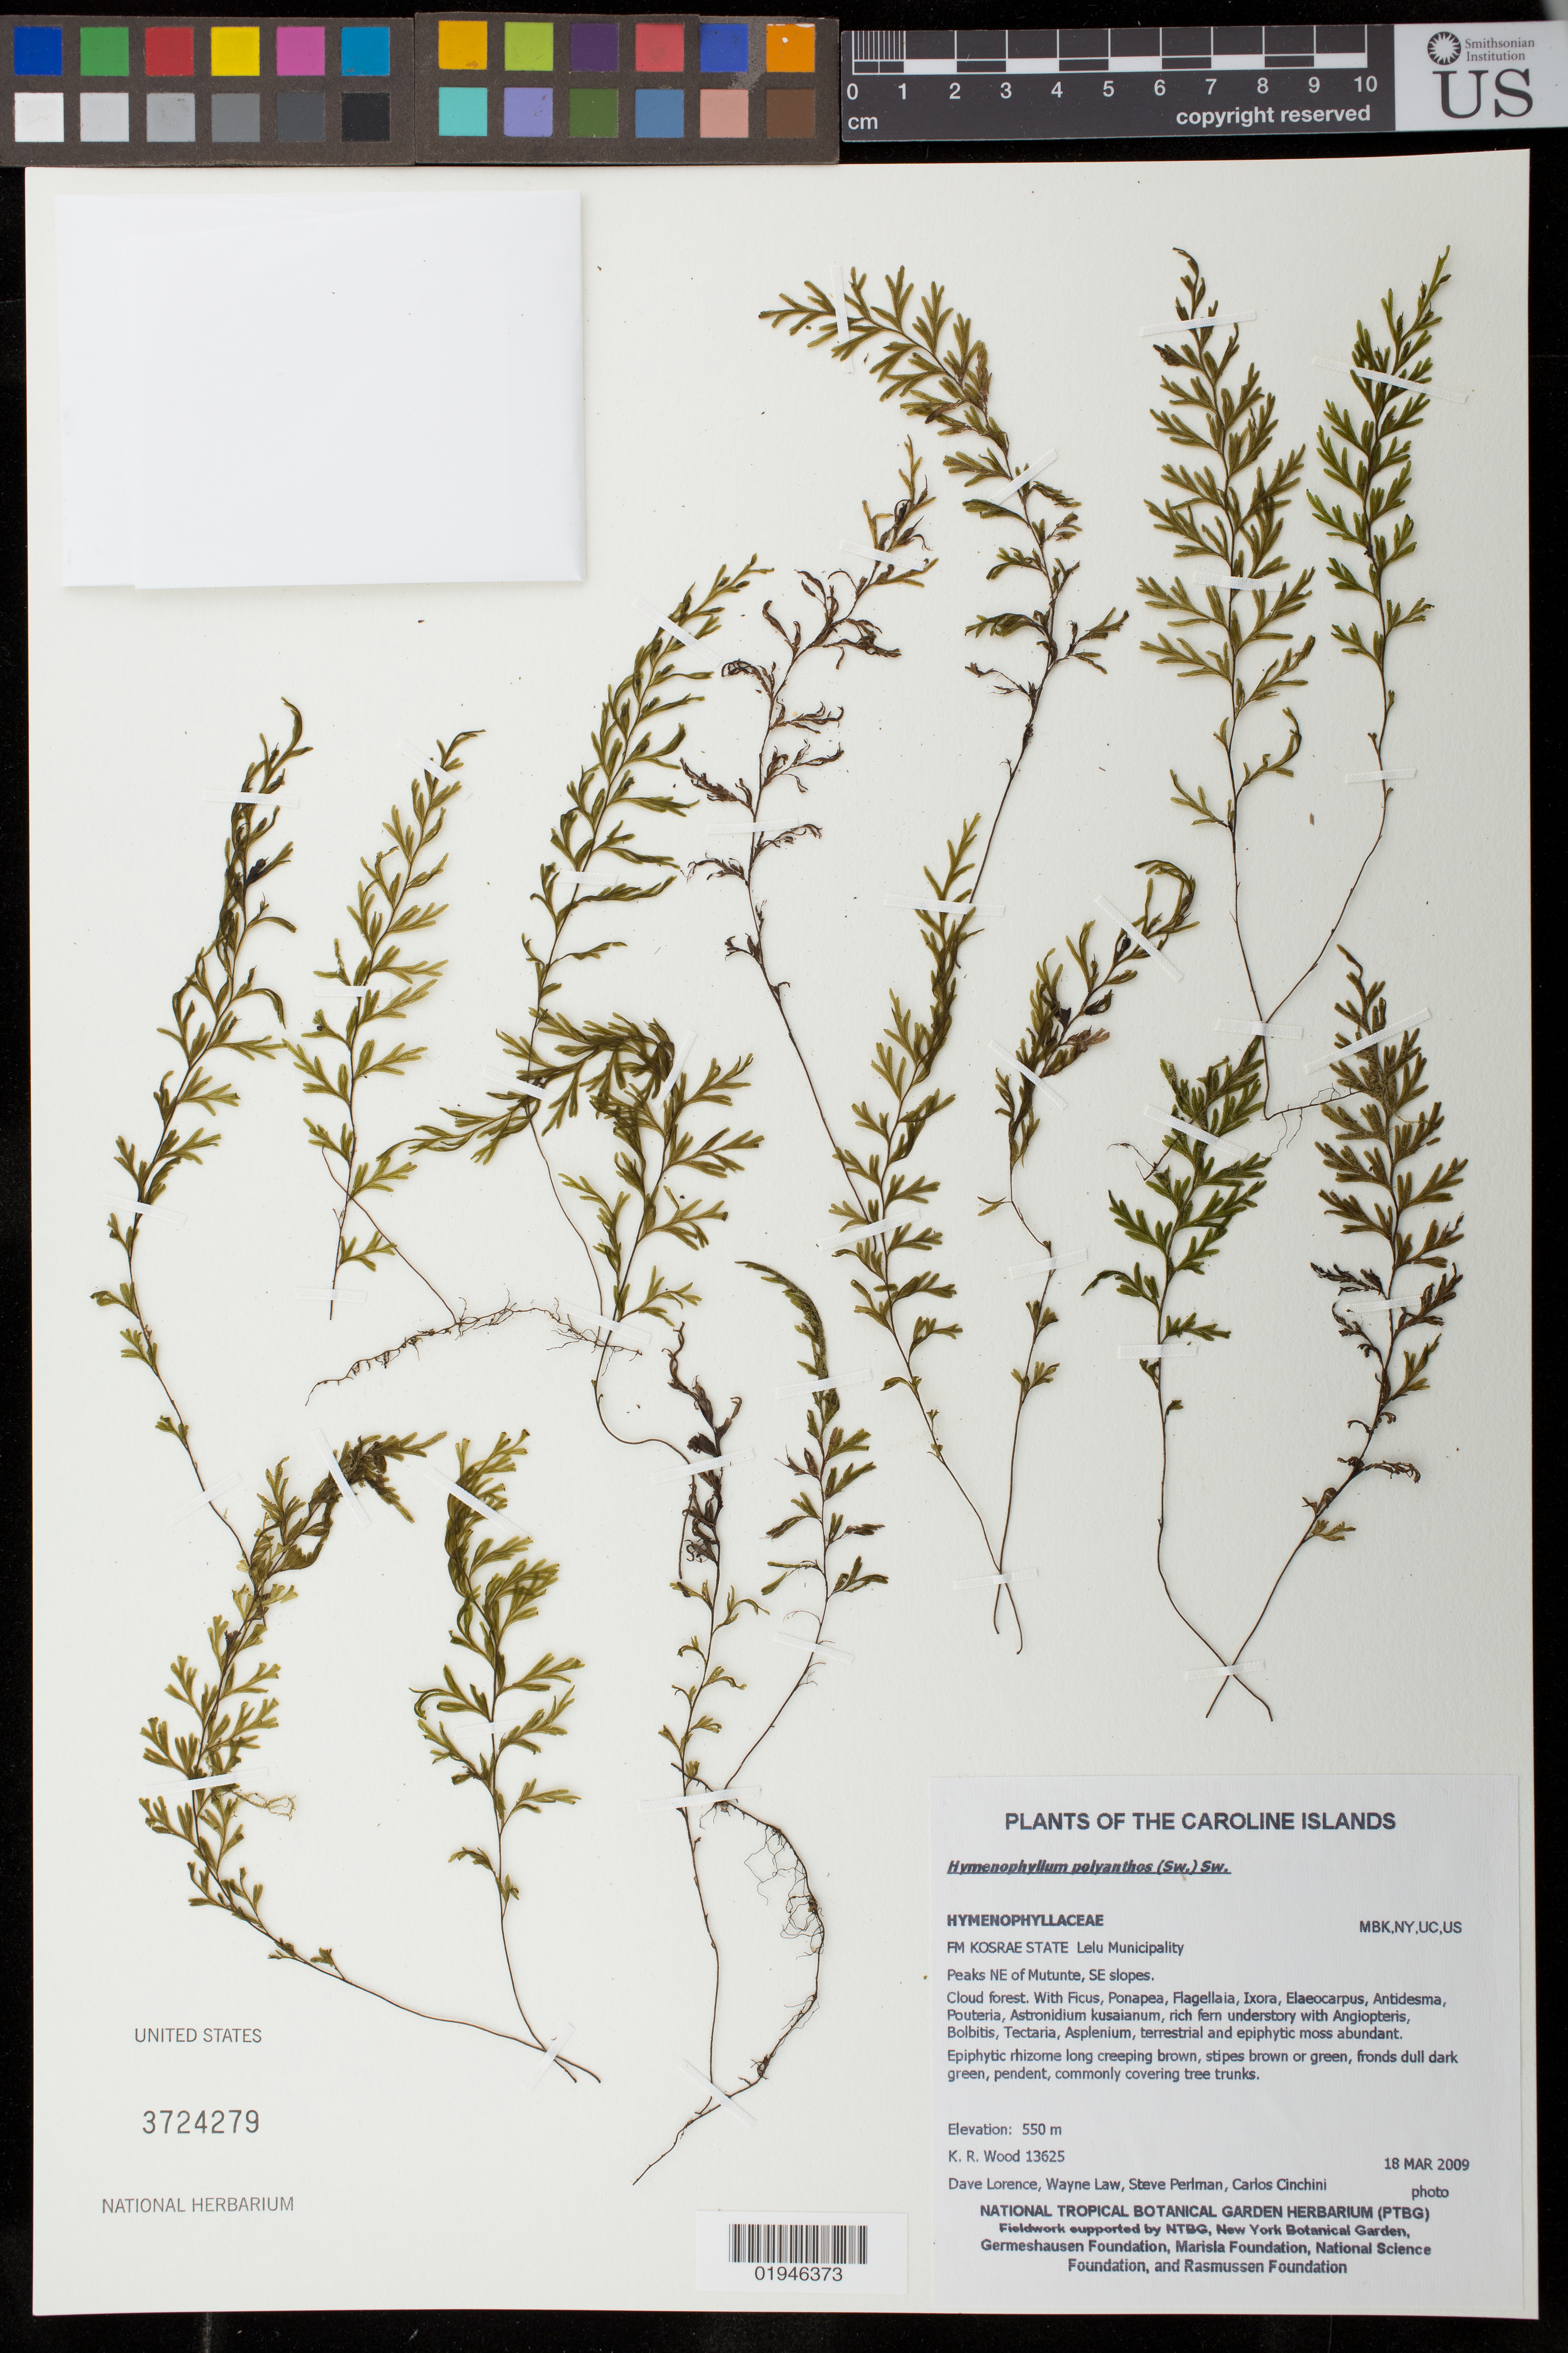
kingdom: Plantae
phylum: Tracheophyta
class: Polypodiopsida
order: Hymenophyllales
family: Hymenophyllaceae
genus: Hymenophyllum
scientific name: Hymenophyllum polyanthos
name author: (Sw.) Sw.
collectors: K. R. Wood, W. Law, S. P. Perlman & C. Cinchini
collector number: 13625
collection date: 2009-03-18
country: Micronesia, Federated States of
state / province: Kosrae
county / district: Lelu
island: Lelu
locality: Lelu Municipality. Peaks NE of Mutunte, SE slopes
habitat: Cloud forest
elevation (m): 550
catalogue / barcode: US 3724279